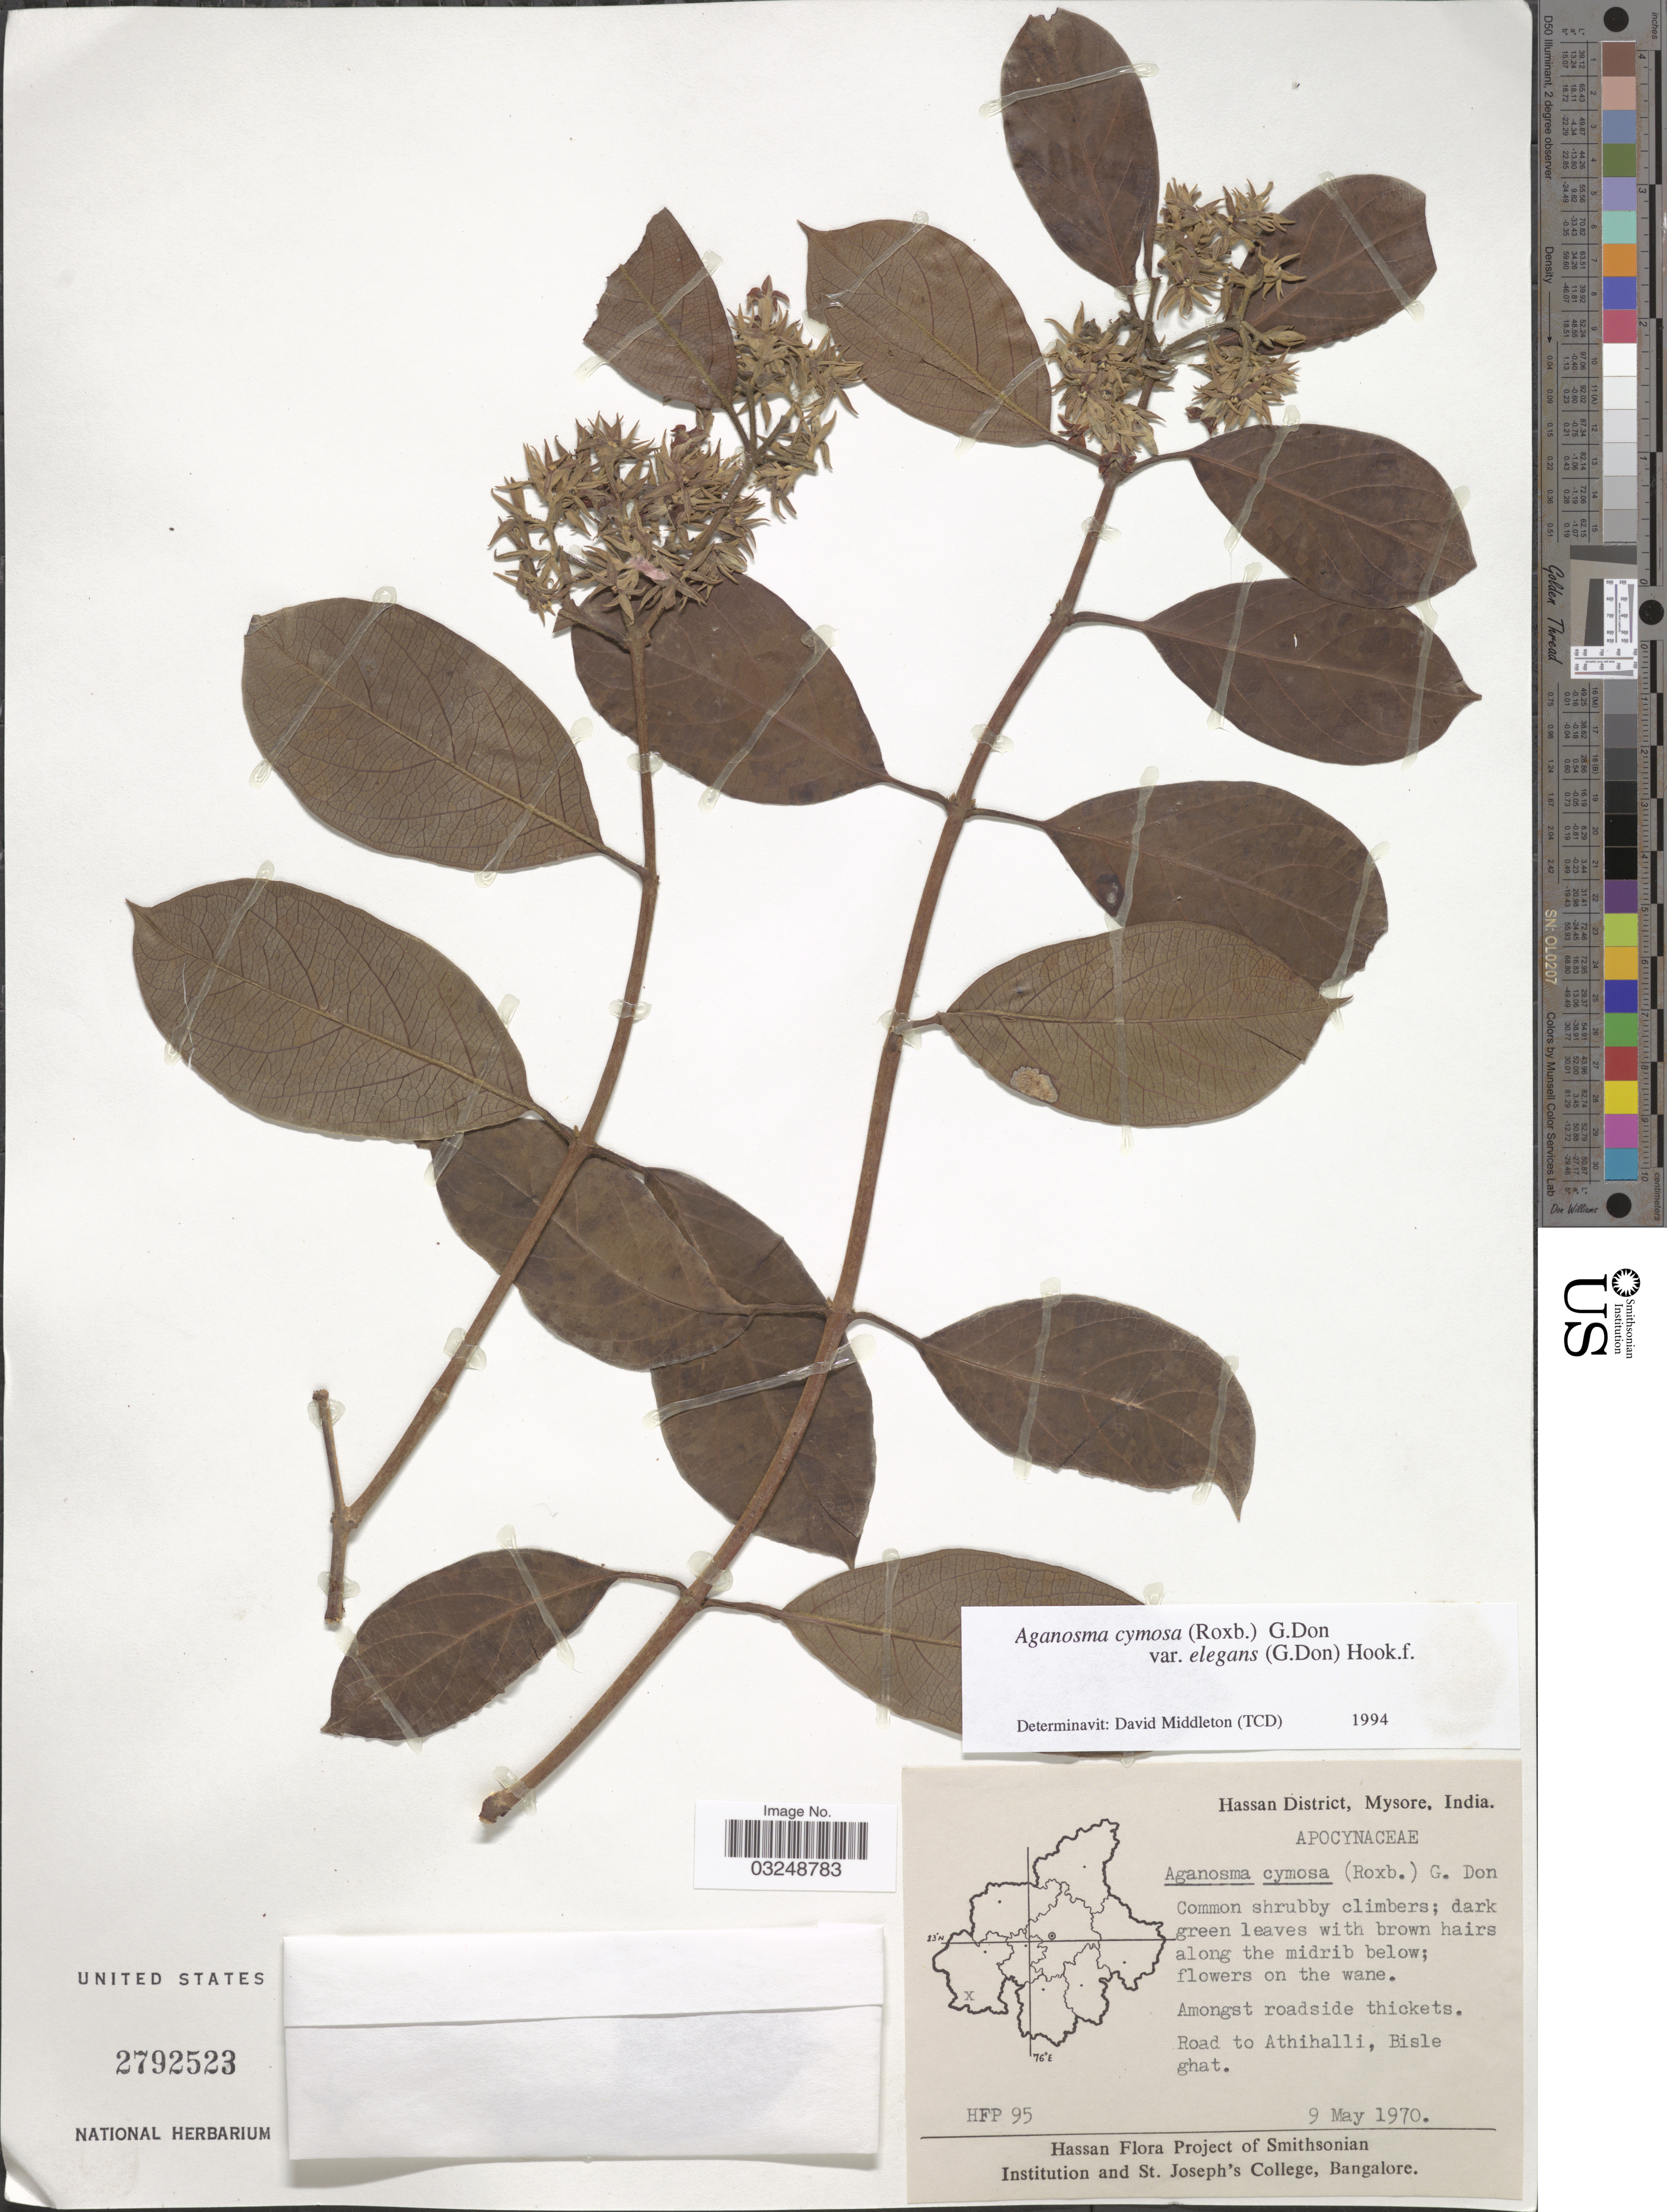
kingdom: Plantae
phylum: Tracheophyta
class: Magnoliopsida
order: Gentianales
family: Apocynaceae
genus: Aganosma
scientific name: Aganosma cymosa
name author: (Roxb.) G. Don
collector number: HFP 95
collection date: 1970-05-09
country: India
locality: Hassan District, Mysore, Road to Athihalli, Bisle ghat.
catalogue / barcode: US 2792523